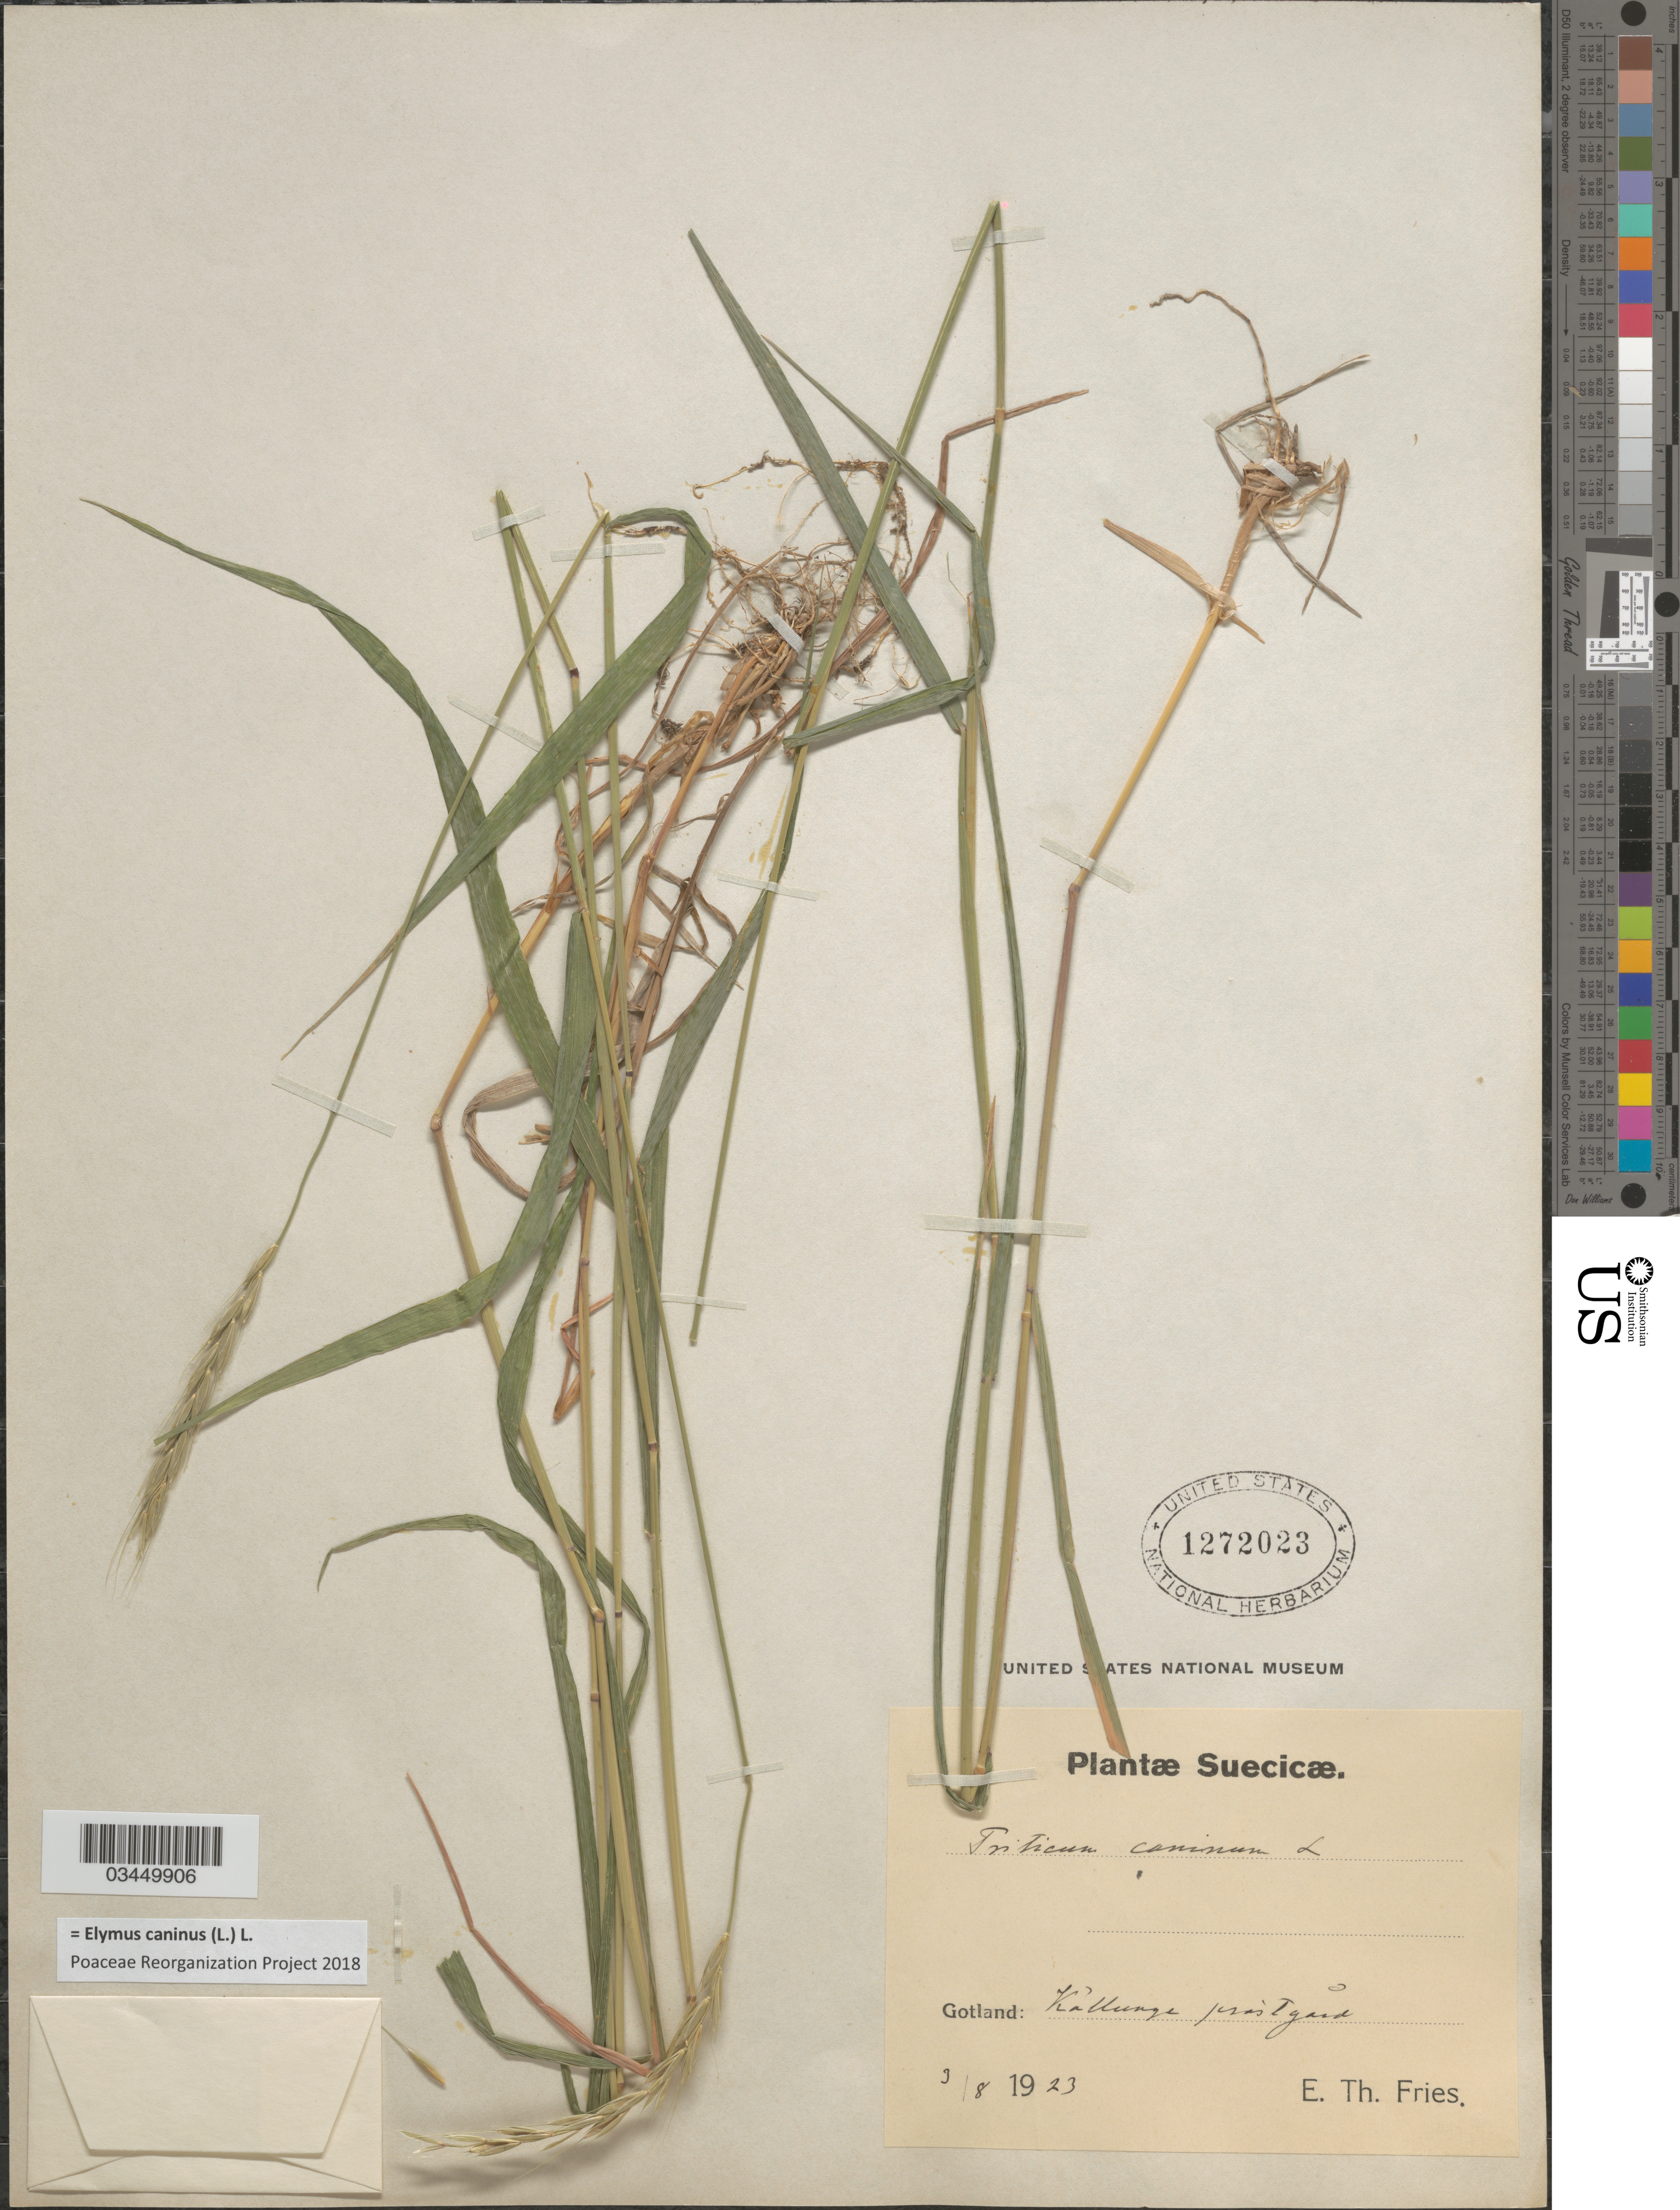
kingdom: Plantae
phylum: Tracheophyta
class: Liliopsida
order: Poales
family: Poaceae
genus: Elymus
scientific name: Elymus caninus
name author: (L.) L.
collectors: E. Fries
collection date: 1923-08-03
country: Sweden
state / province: Gotland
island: Gotland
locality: Suecicæ. Gotland: Källunge prästgården.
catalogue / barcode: US 1272023